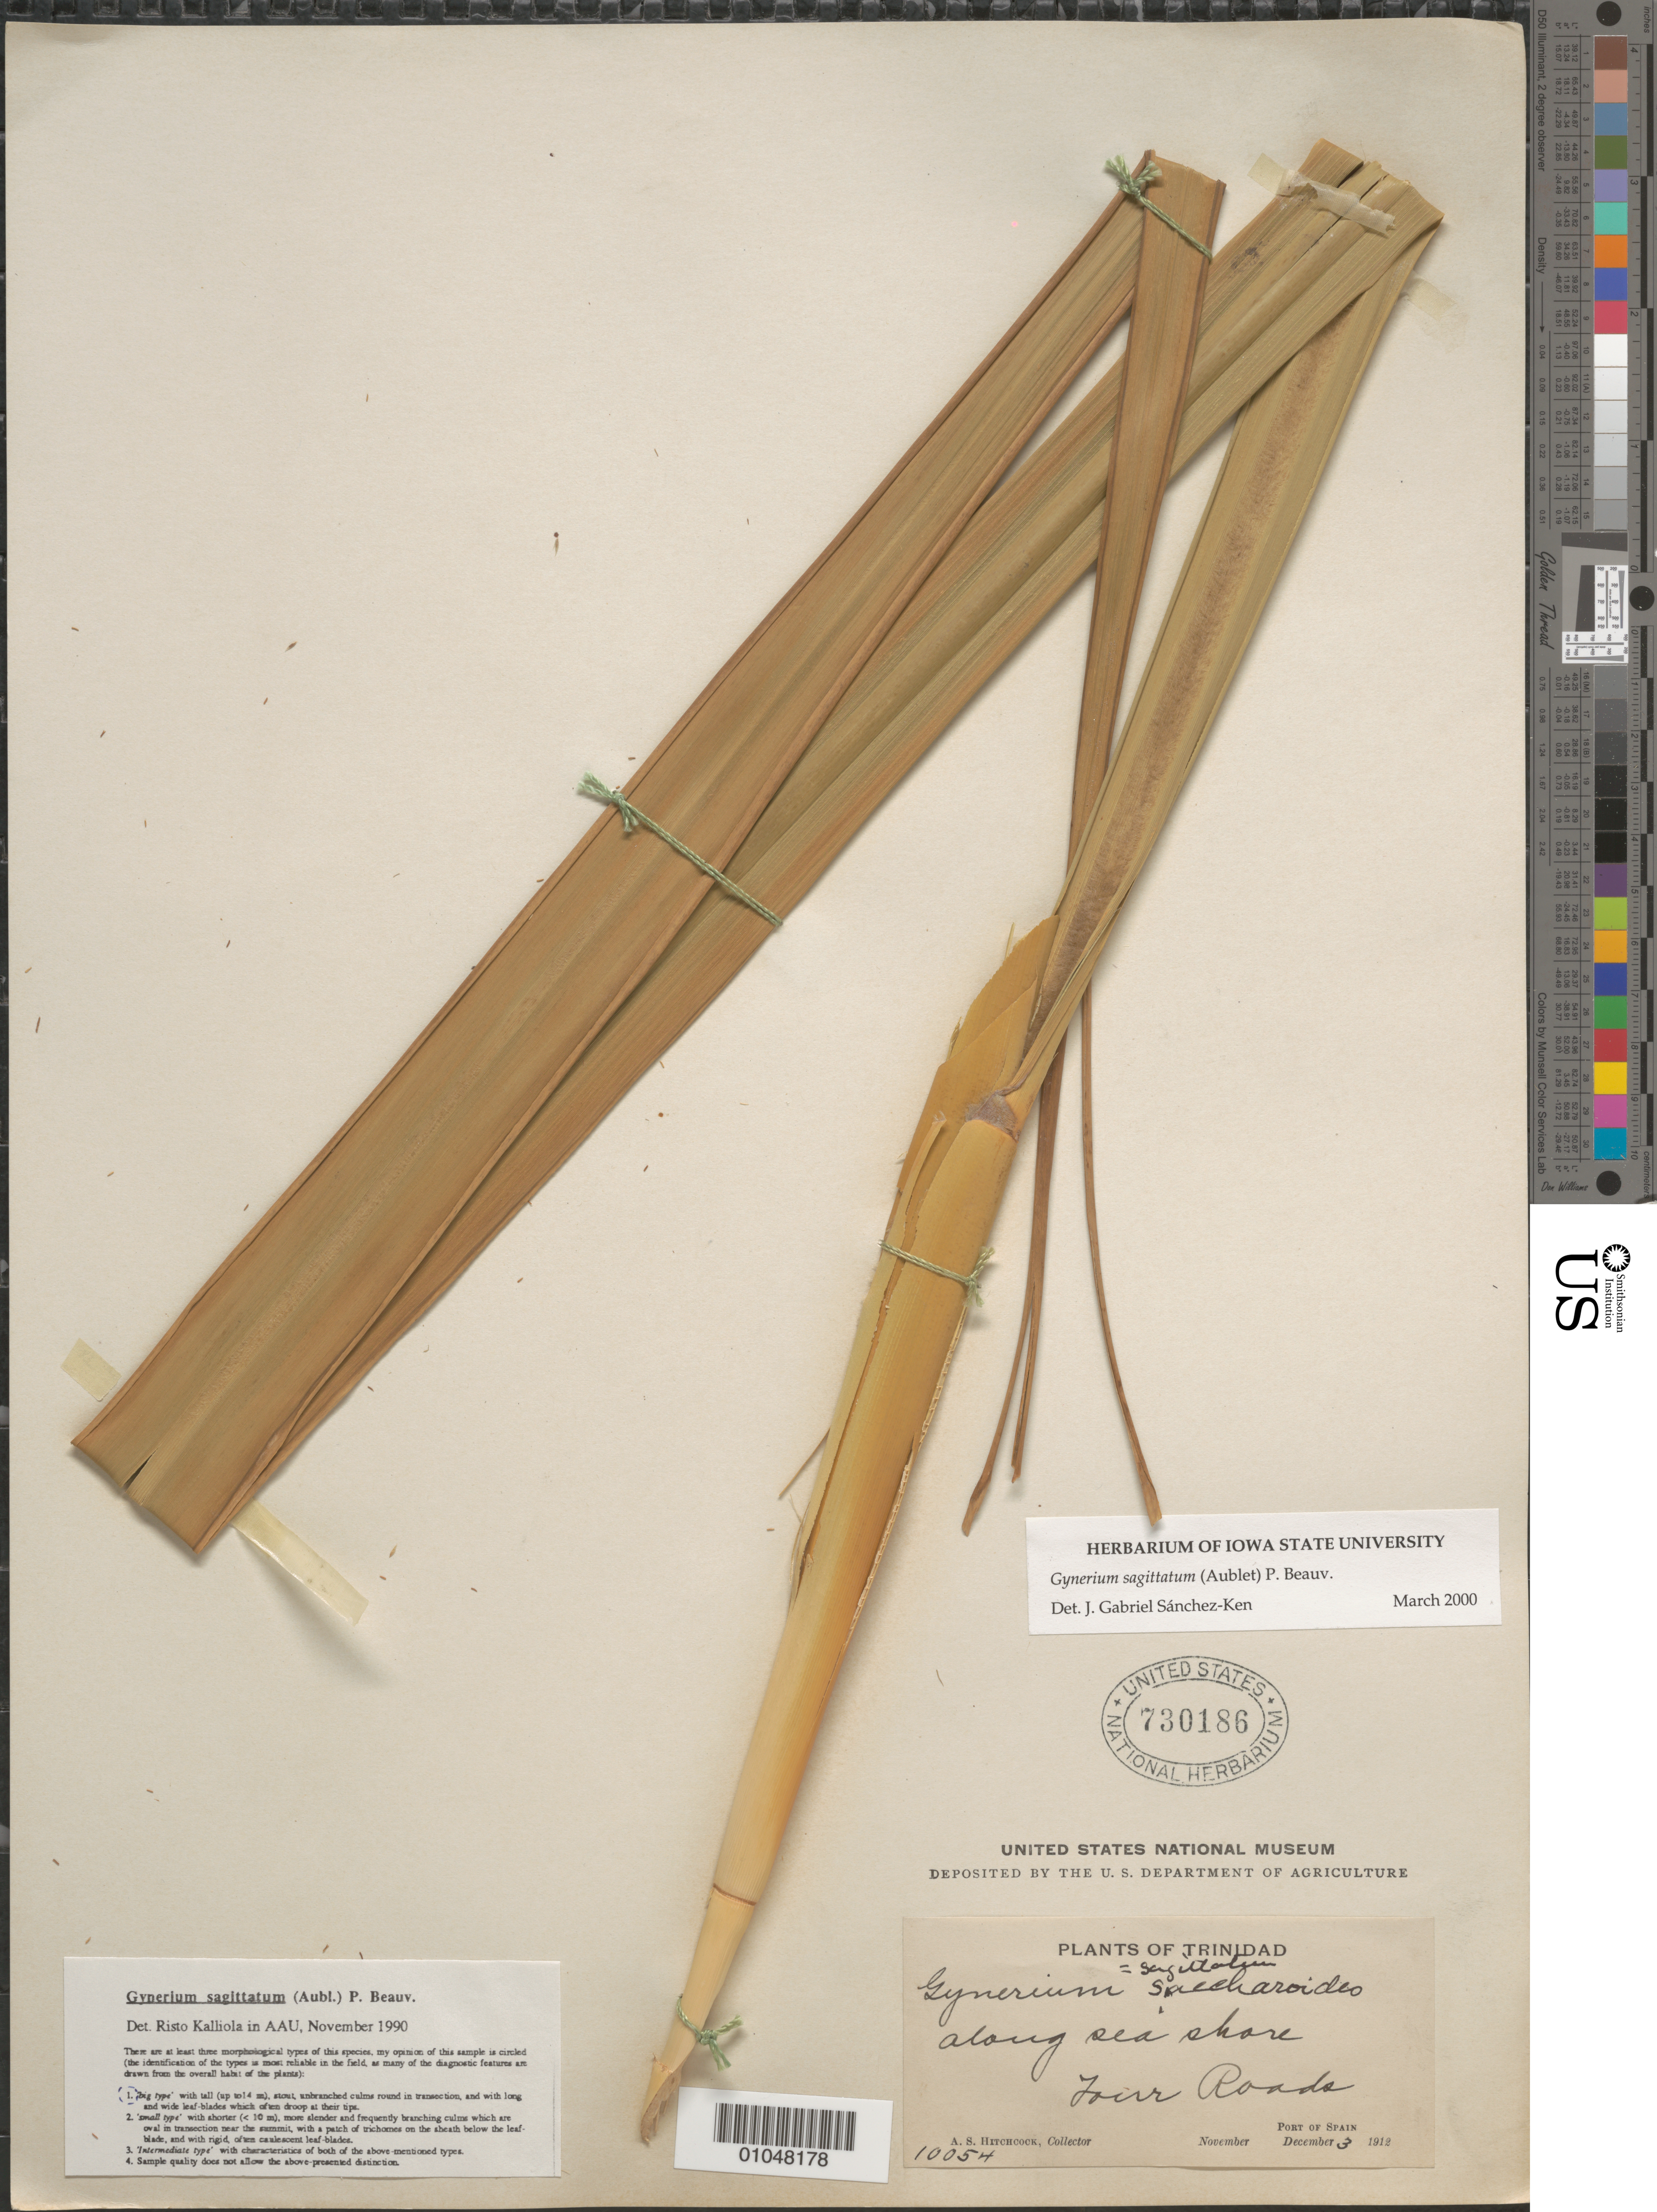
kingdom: Plantae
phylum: Tracheophyta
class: Liliopsida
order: Poales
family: Poaceae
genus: Gynerium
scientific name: Gynerium sagittatum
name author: (Aubl.) P. Beauv.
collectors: A. S. Hitchcock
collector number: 10054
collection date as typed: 03 Dec 1912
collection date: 1912-12-03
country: Trinidad and Tobago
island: Trinidad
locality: Four roads, along seashore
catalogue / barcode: US 730186